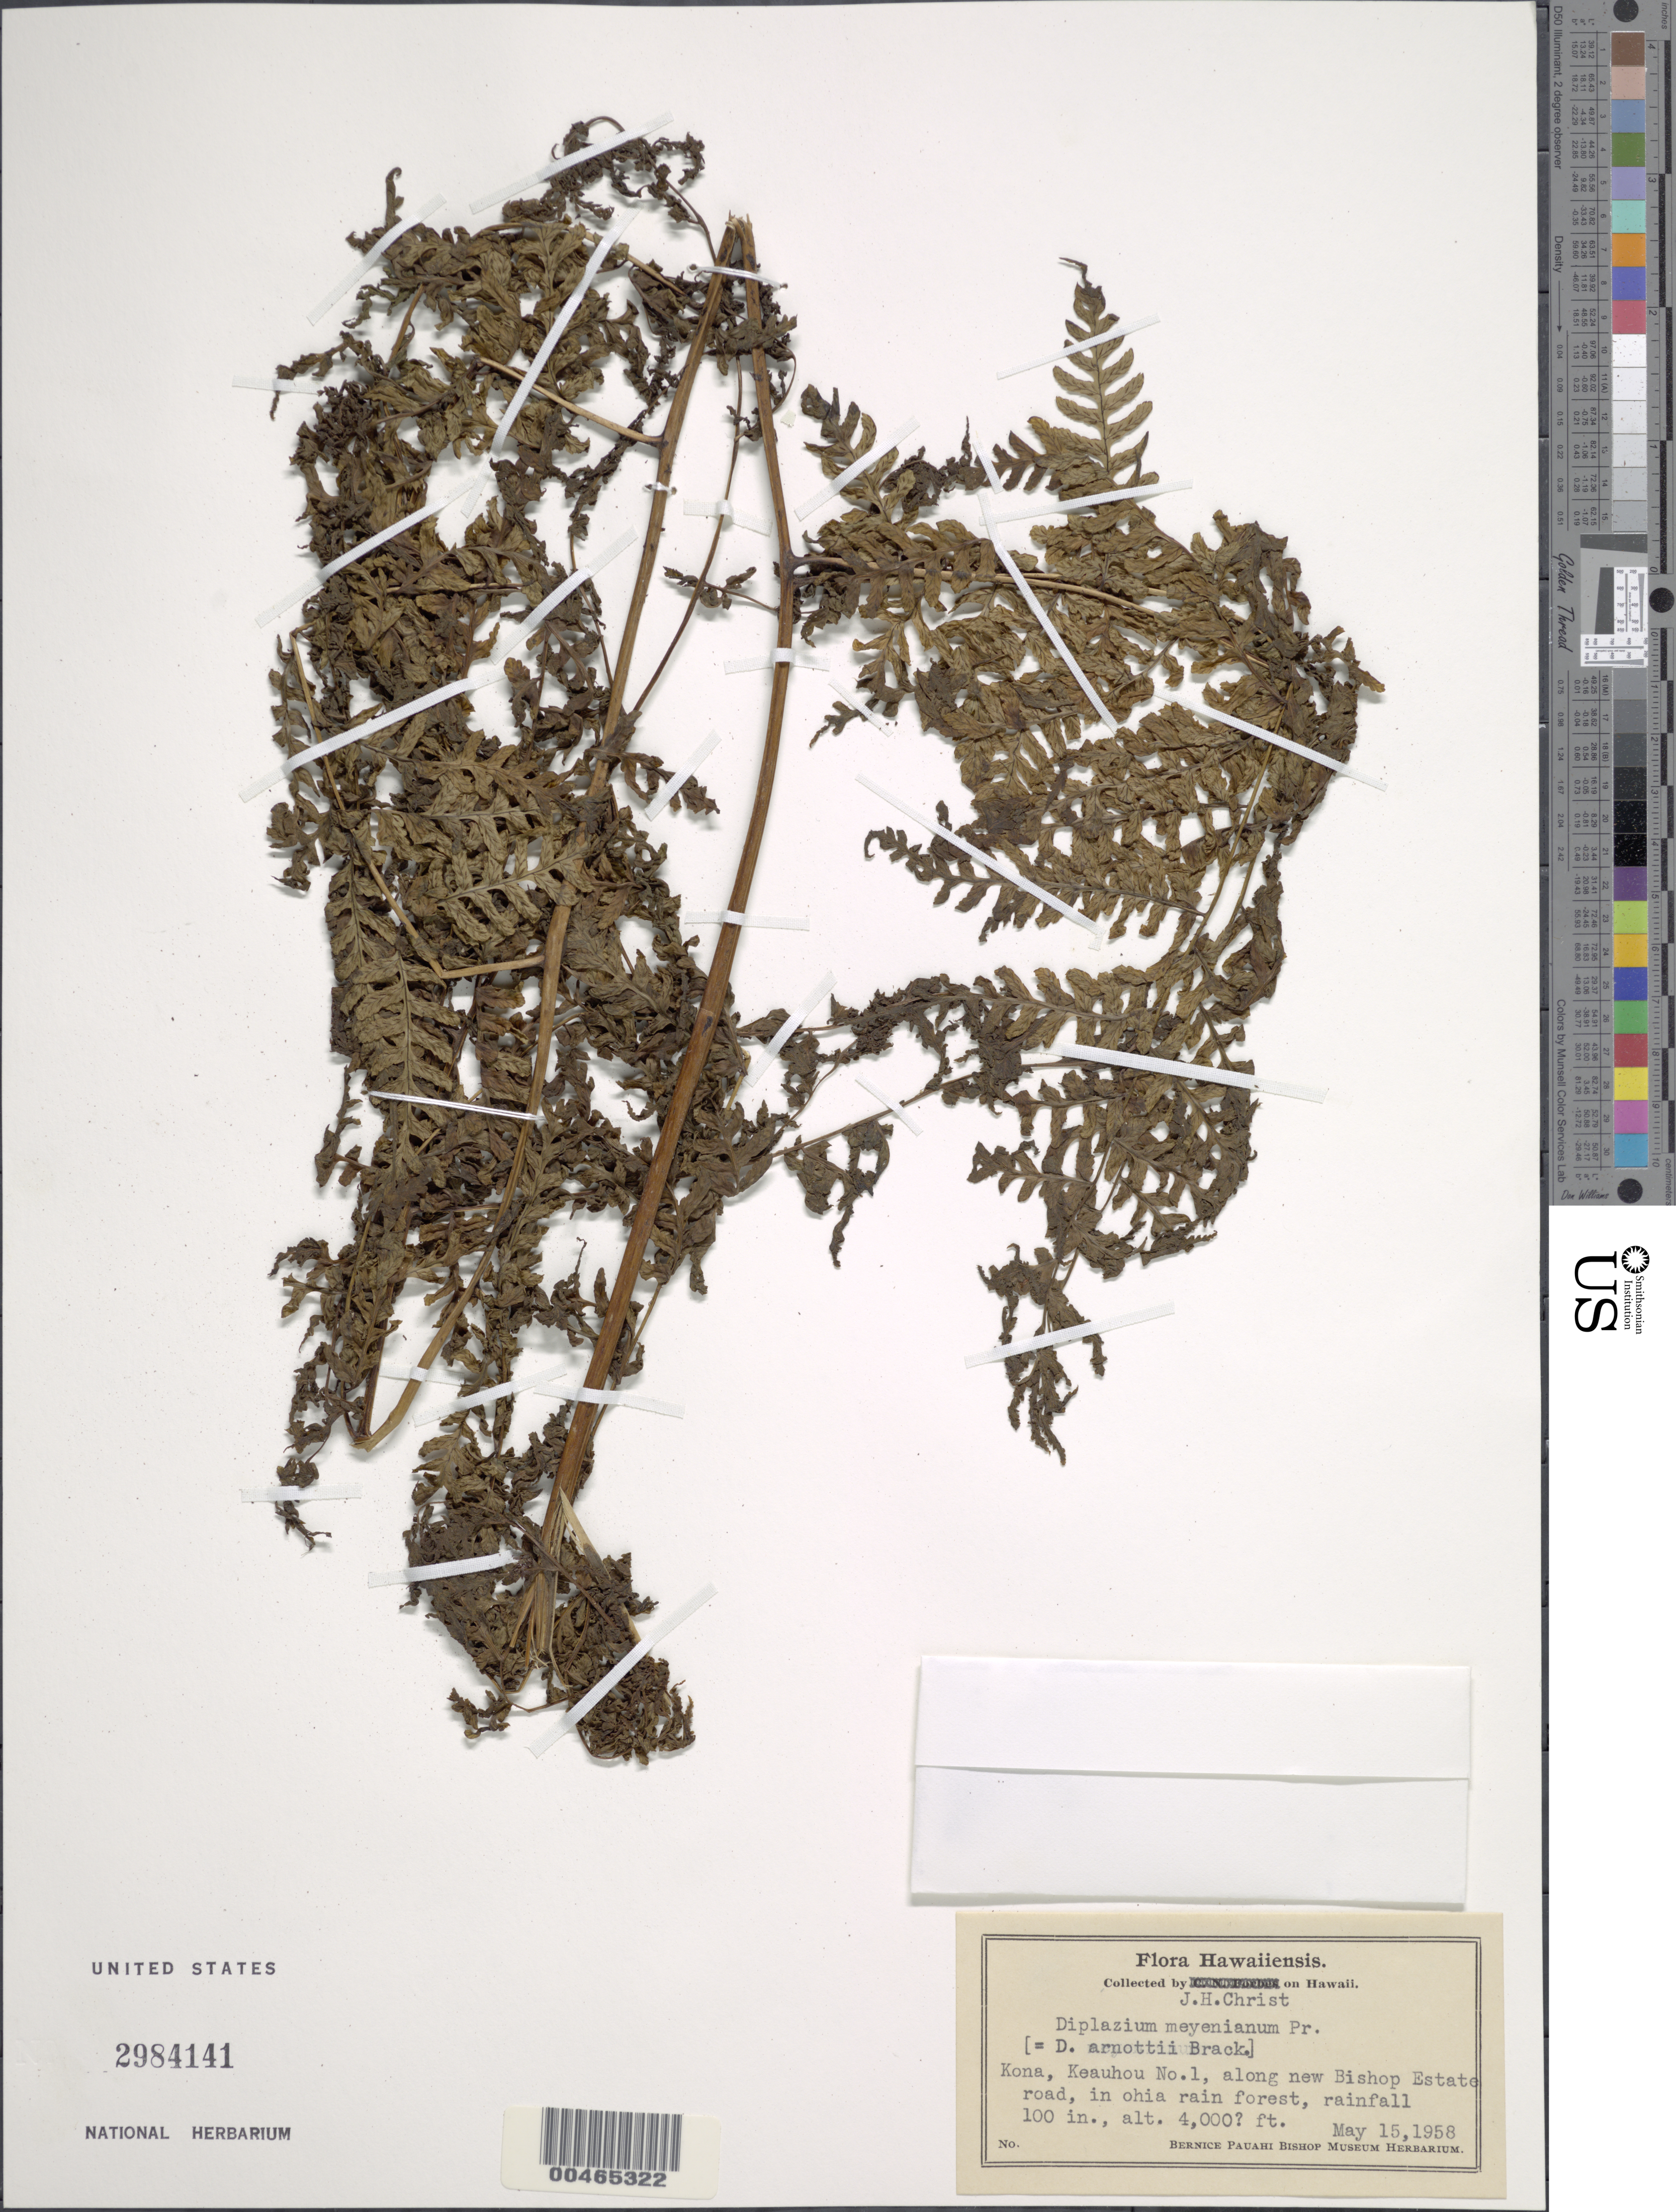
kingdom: Plantae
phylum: Tracheophyta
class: Polypodiopsida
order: Polypodiales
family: Athyriaceae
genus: Diplazium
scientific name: Diplazium sandwichianum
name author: (C. Presl) Diels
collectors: J. H. Christ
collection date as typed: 15 May 1958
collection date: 1958-05-15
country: United States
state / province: Hawaii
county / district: Hawaii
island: Hawaii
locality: Kona, Keauhou No.1, along new Bishop Estate Road.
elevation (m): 1219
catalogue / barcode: US 2984141